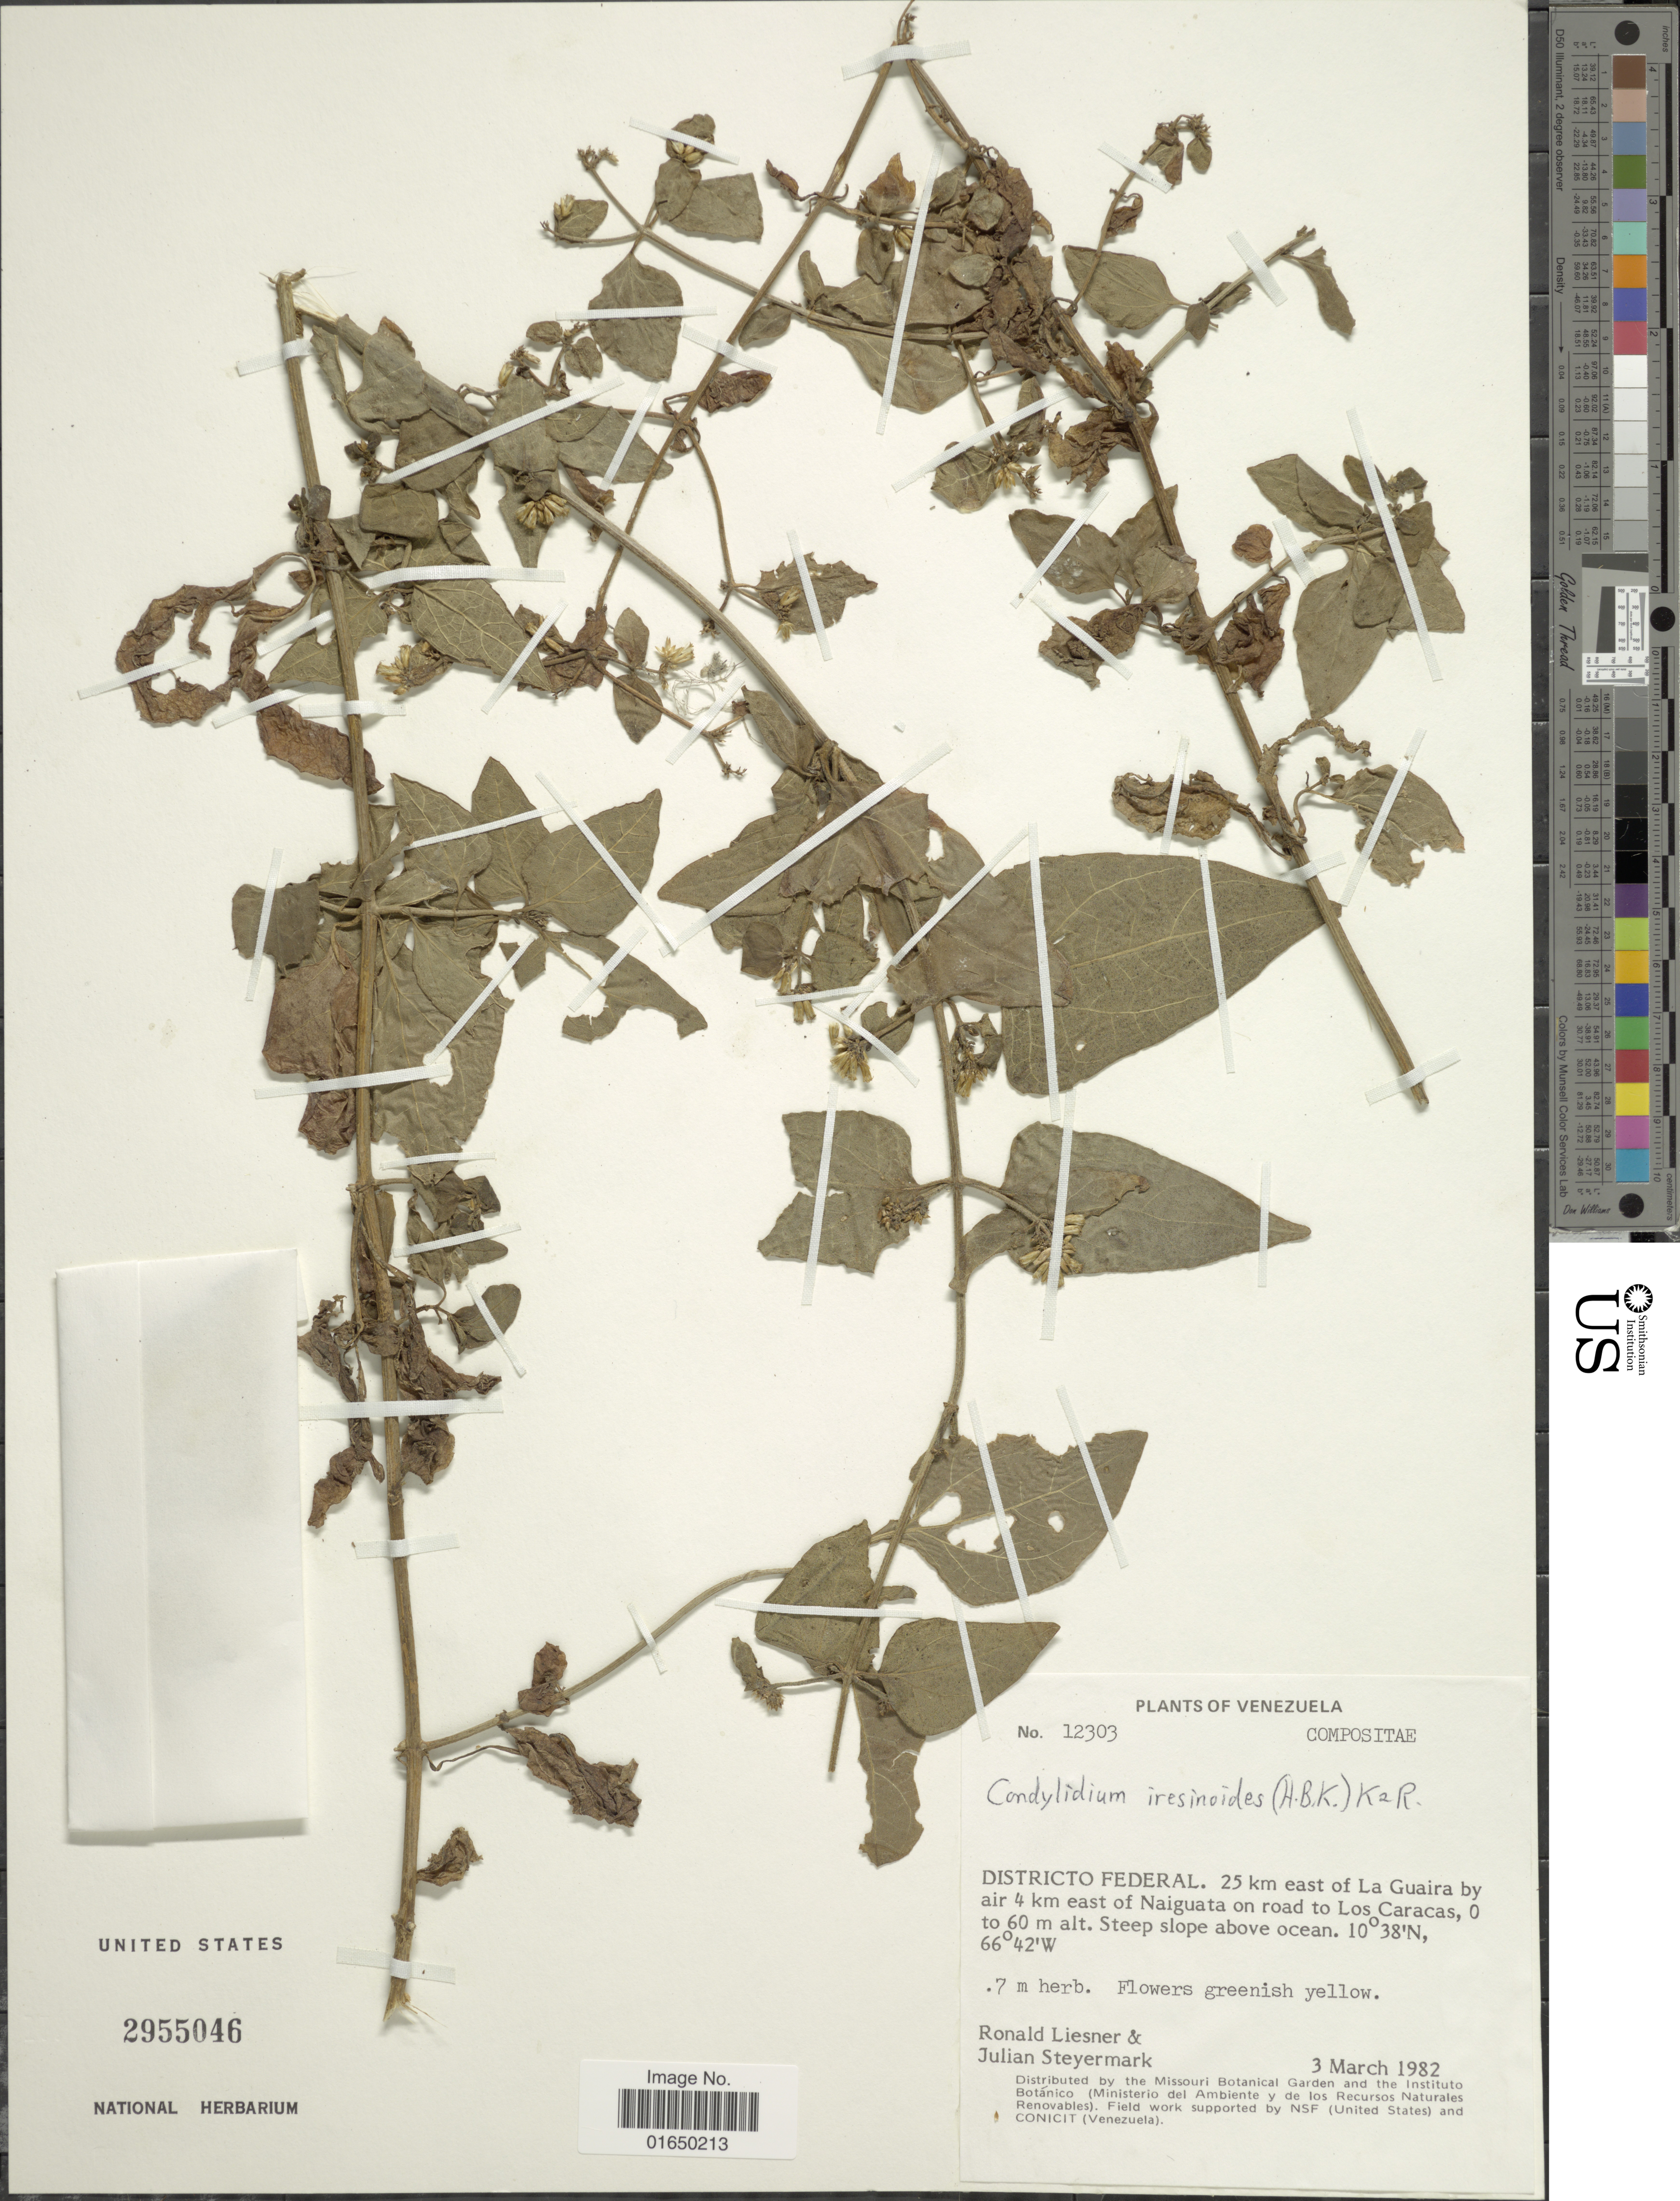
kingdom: Plantae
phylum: Tracheophyta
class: Magnoliopsida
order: Asterales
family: Asteraceae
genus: Condylidium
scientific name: Condylidium iresinoides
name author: (Kunth) R.M. King & H. Rob.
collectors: R. L. Liesner & J. Steyermark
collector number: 12303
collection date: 1982-03-03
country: Venezuela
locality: Districto Federal. 25 km east of La Guaira by air 4 km east of Naiguata on road to Los Caracas. Steep slope above ocean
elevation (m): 0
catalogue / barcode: US 2955046